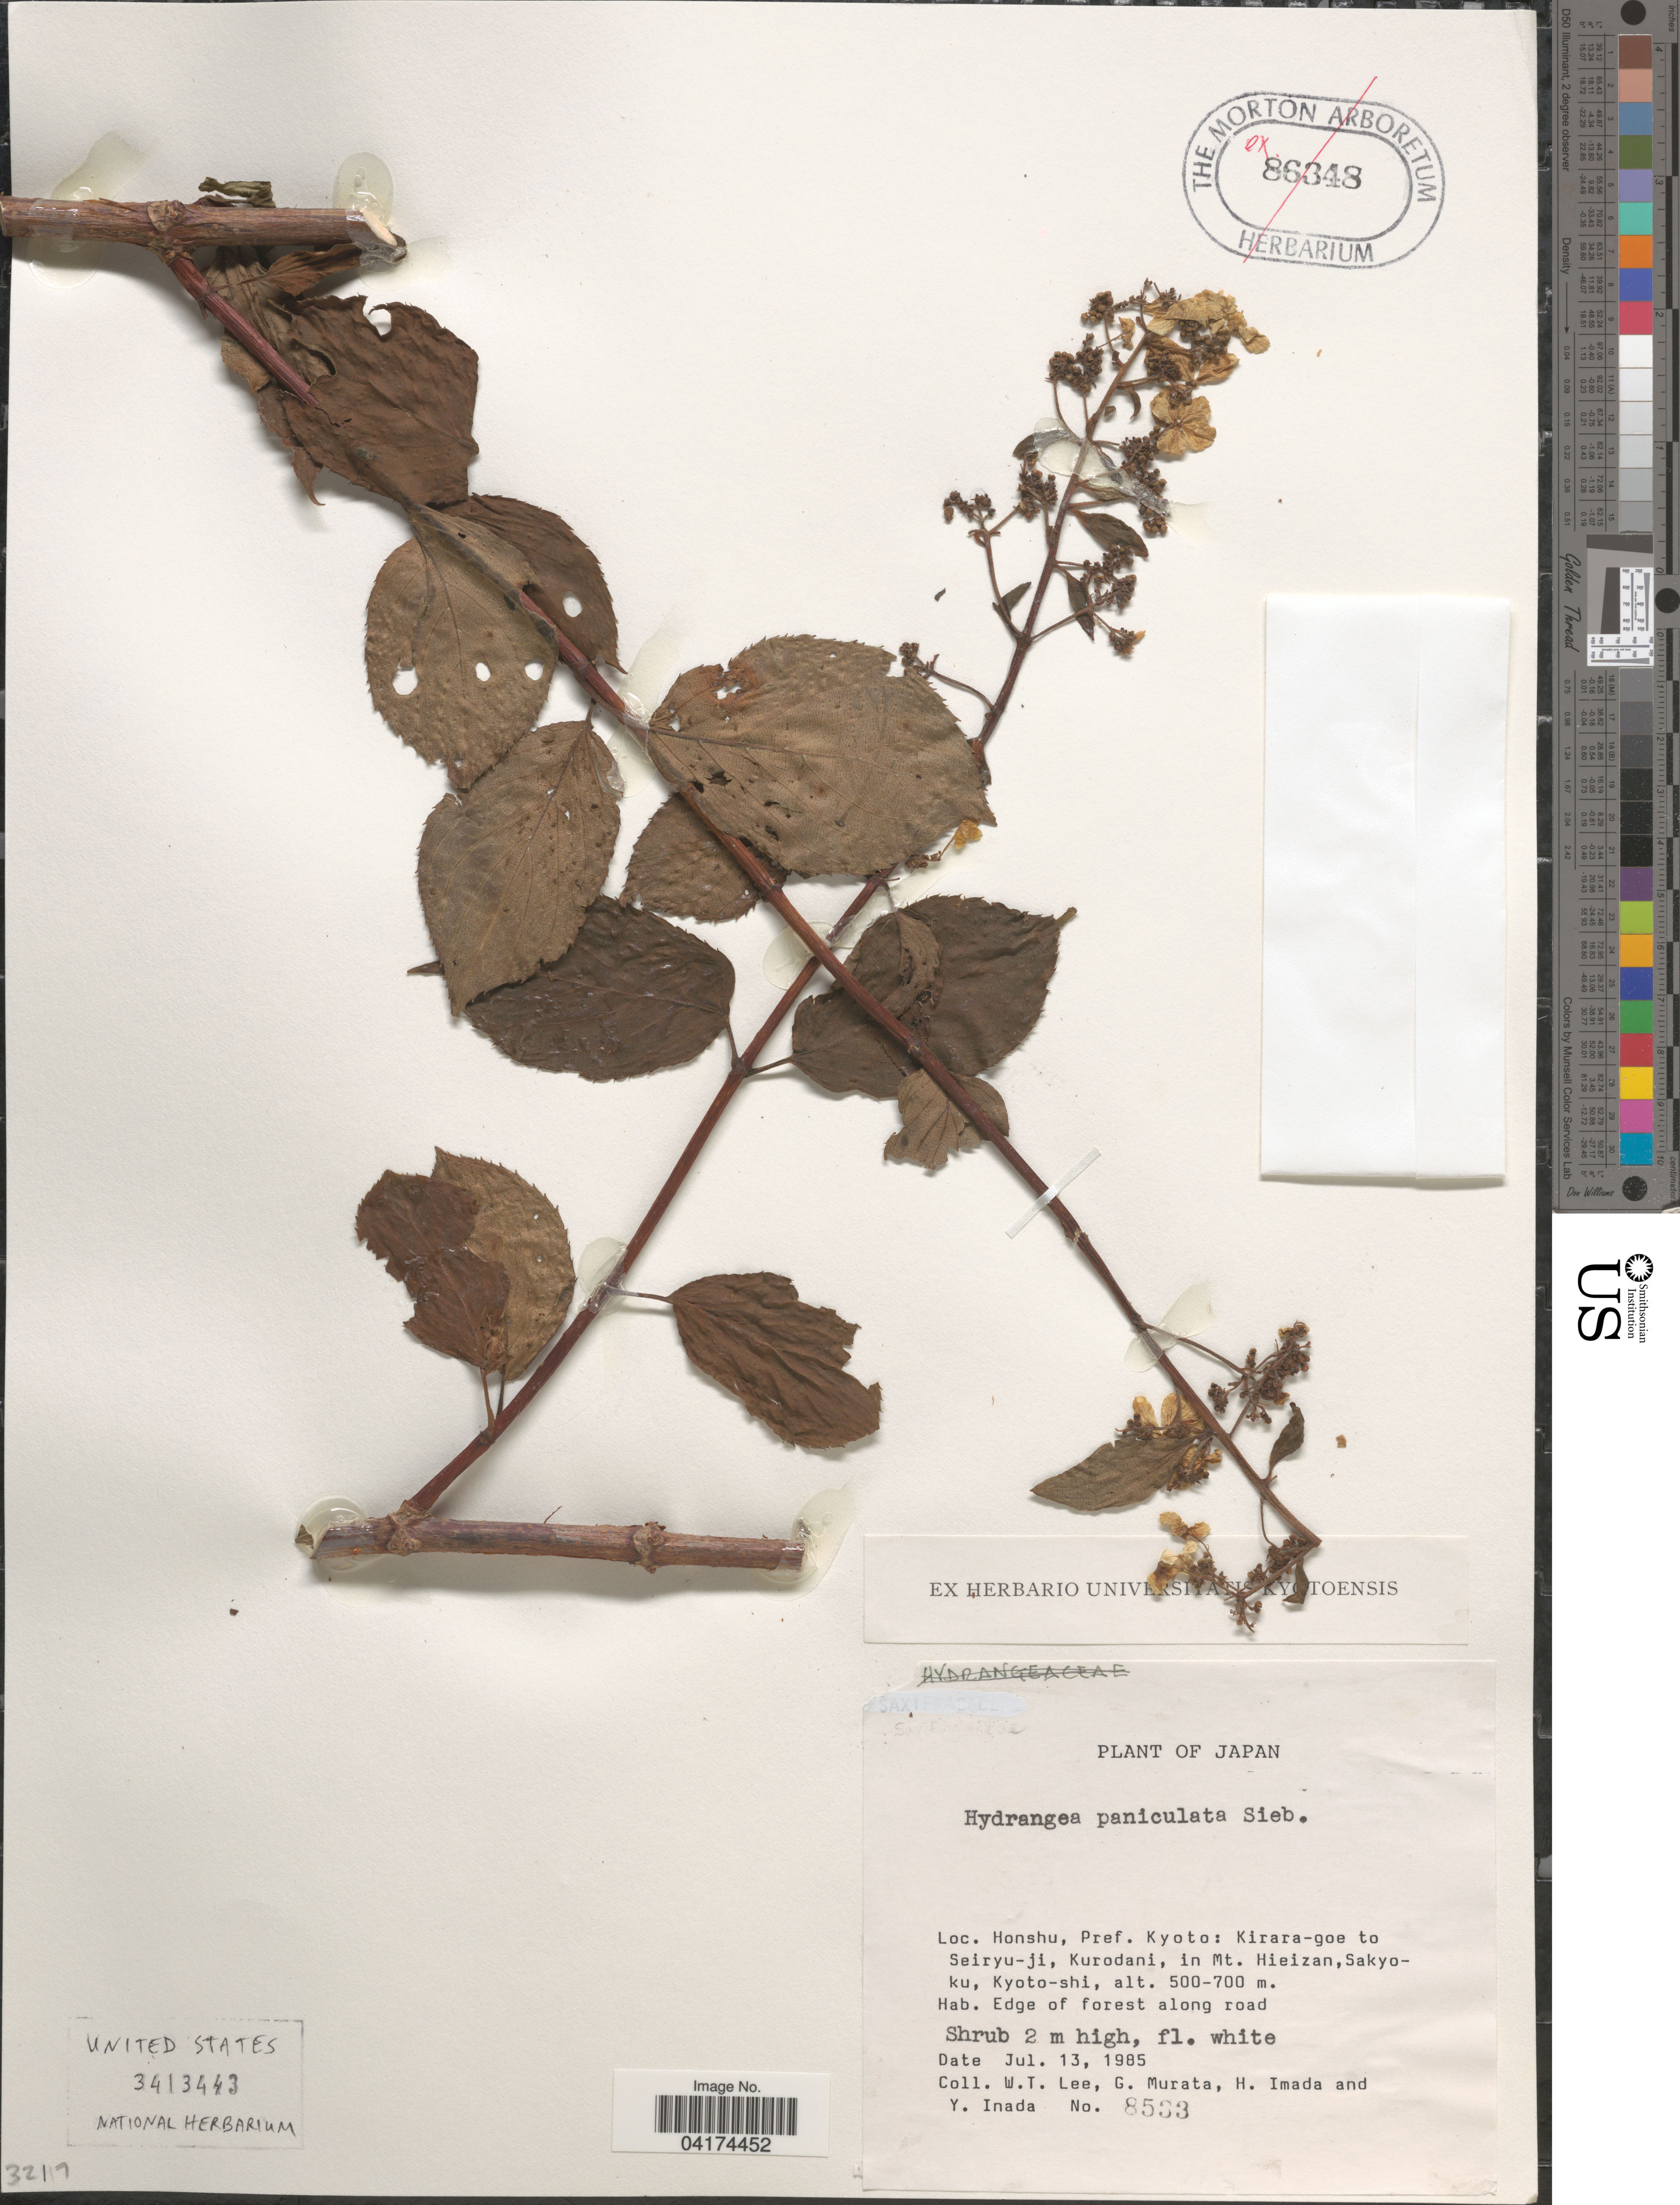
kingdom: Plantae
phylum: Tracheophyta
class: Magnoliopsida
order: Cornales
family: Hydrangeaceae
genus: Hydrangea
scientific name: Hydrangea paniculata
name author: Siebold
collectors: W. Lee, G. Murata, H. Imada & Y. Inada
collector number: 8533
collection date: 1985-07-13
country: Japan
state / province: Kyoto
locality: Honshu, Pref. Kyoto: Kirara-goe to Seiryu-ji, Kurodani, in Mt. Hieizan, Sakyo-ku, Kyoto-shi.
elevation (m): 500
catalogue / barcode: US 3413443